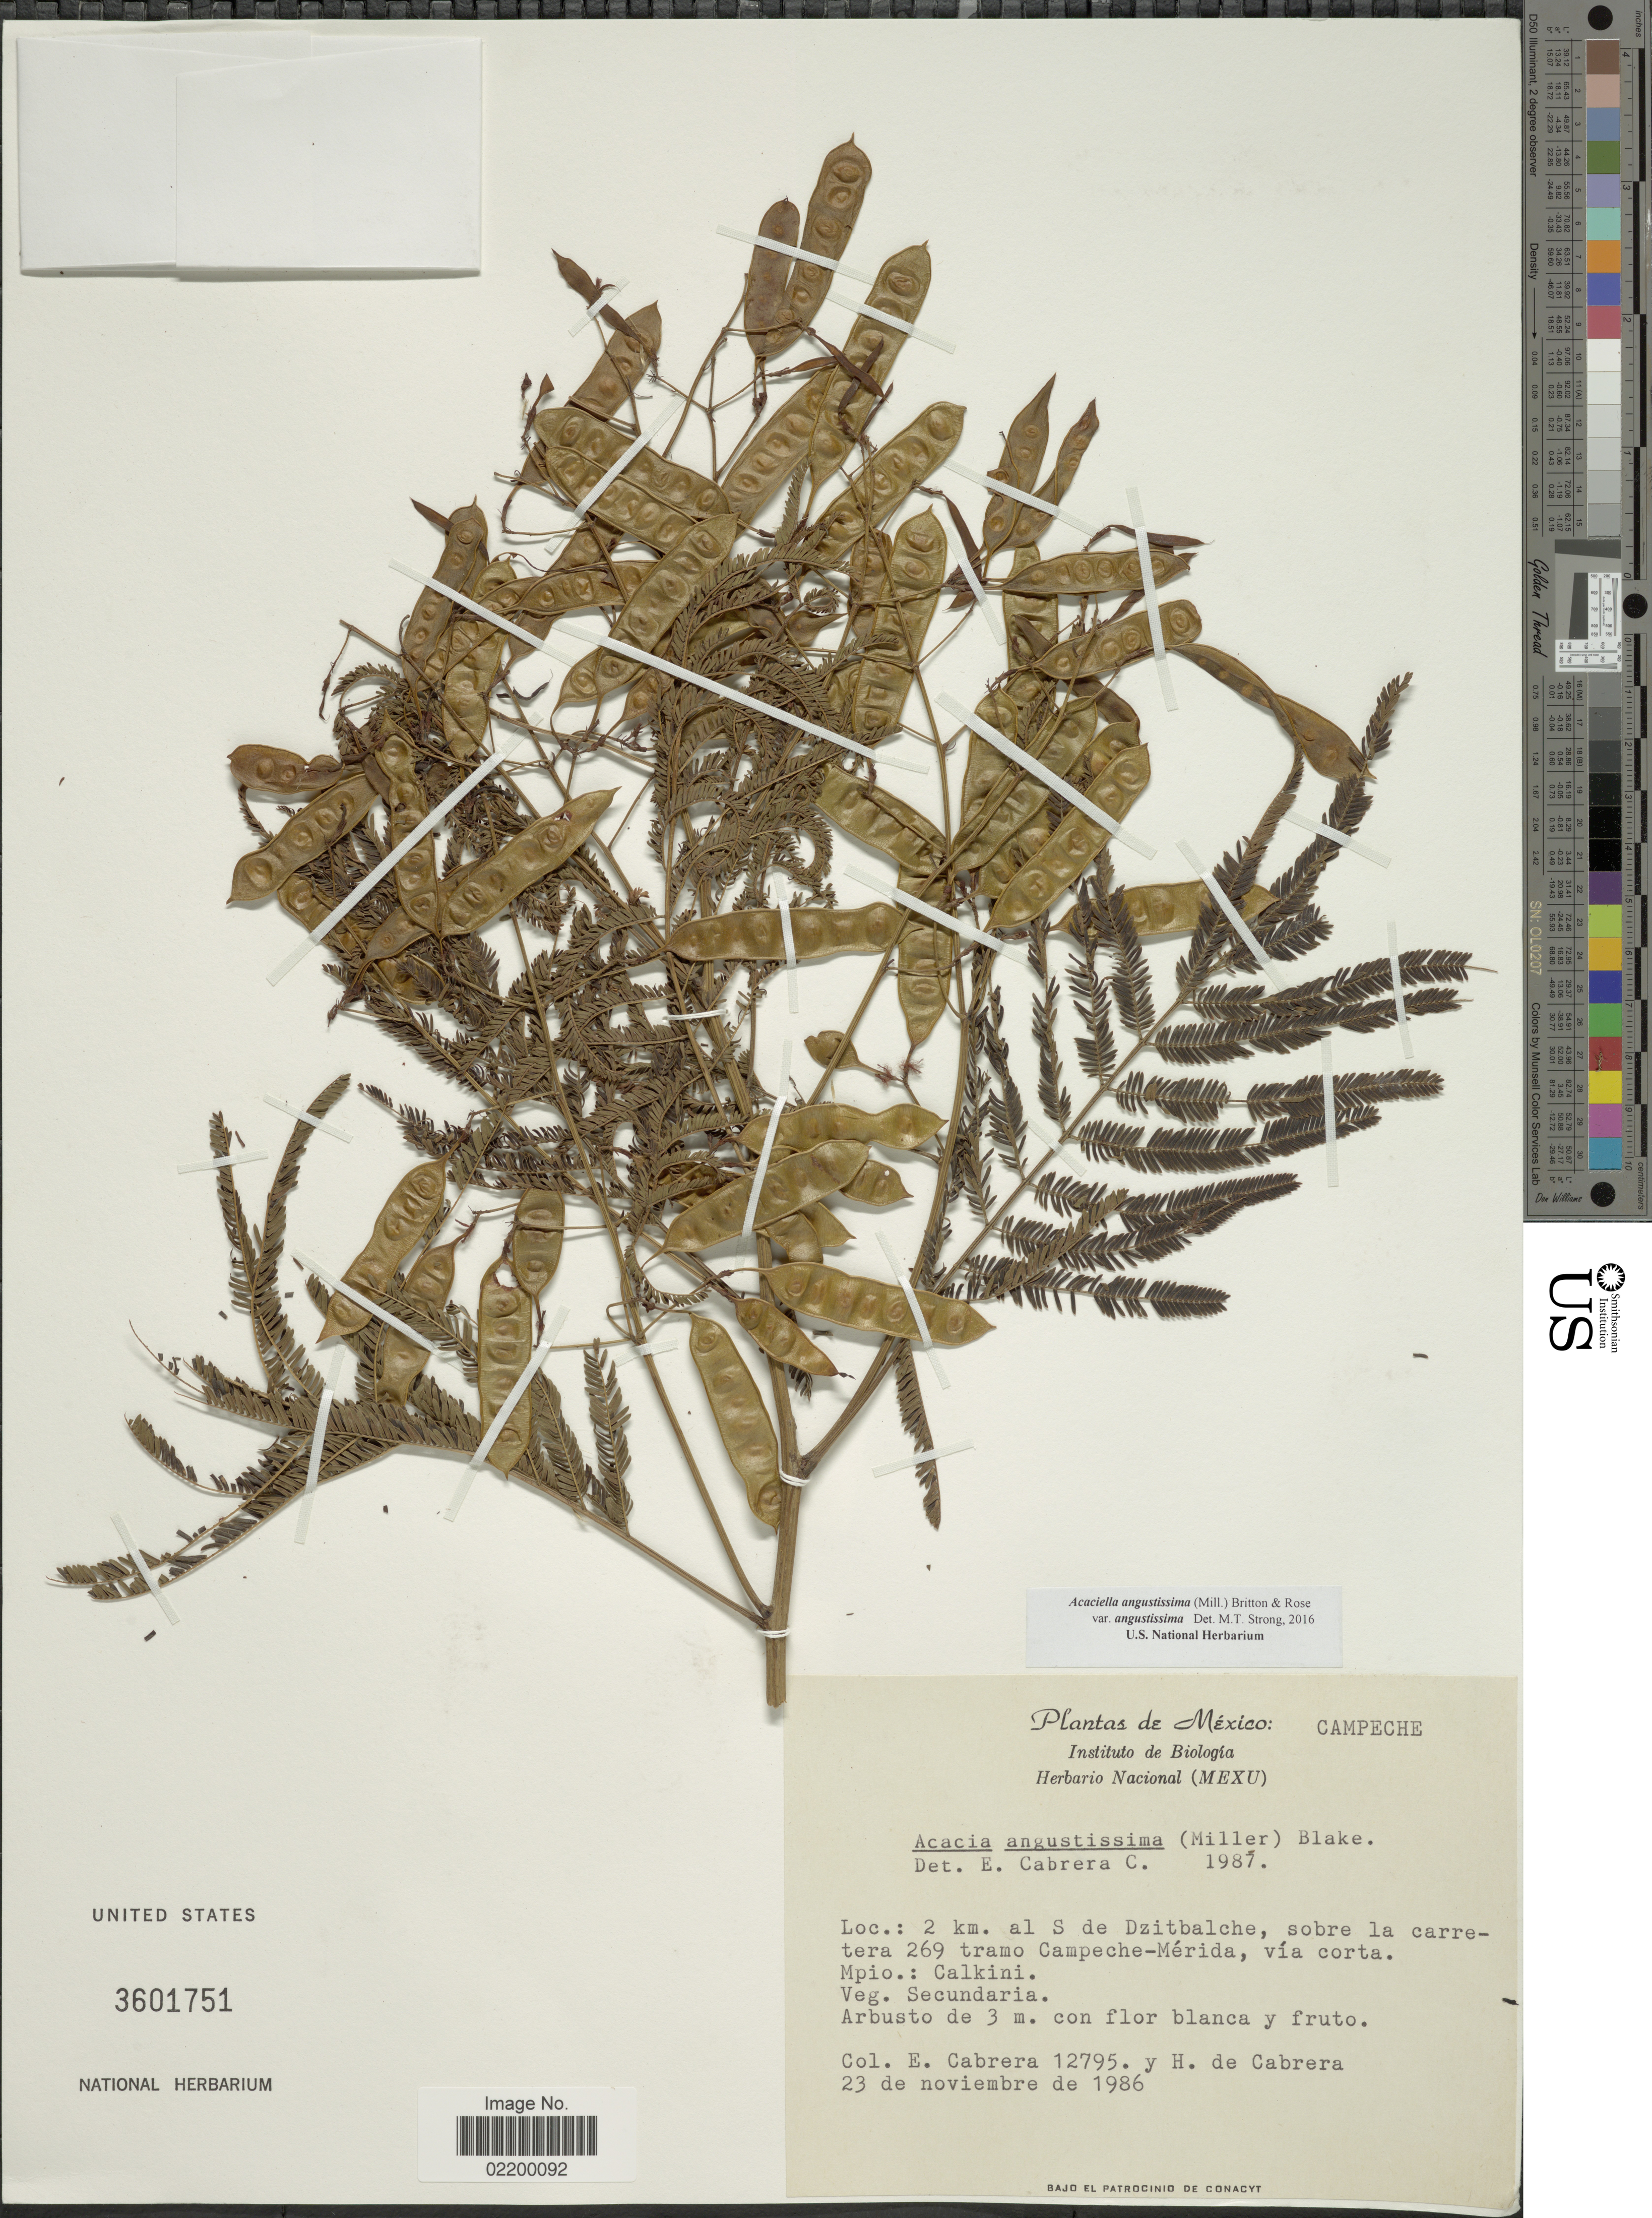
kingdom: Plantae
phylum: Tracheophyta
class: Magnoliopsida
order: Fabales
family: Fabaceae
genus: Acaciella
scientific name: Acaciella angustissima var. angustissima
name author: (Mill.) Britton & Rose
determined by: Strong, M. T., (US), Smithsonian Institution - National Museum of Natural History (UNITED STATES)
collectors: E. Cabrera & H. de Cabrera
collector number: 12795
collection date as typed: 23 Nov 1986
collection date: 1986-11-23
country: México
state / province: Campeche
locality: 2 km al S de Becal, sobre la carretera 269 tramo Campeche-Merida, via corta. Mpio Calkini.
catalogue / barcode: US 3601751